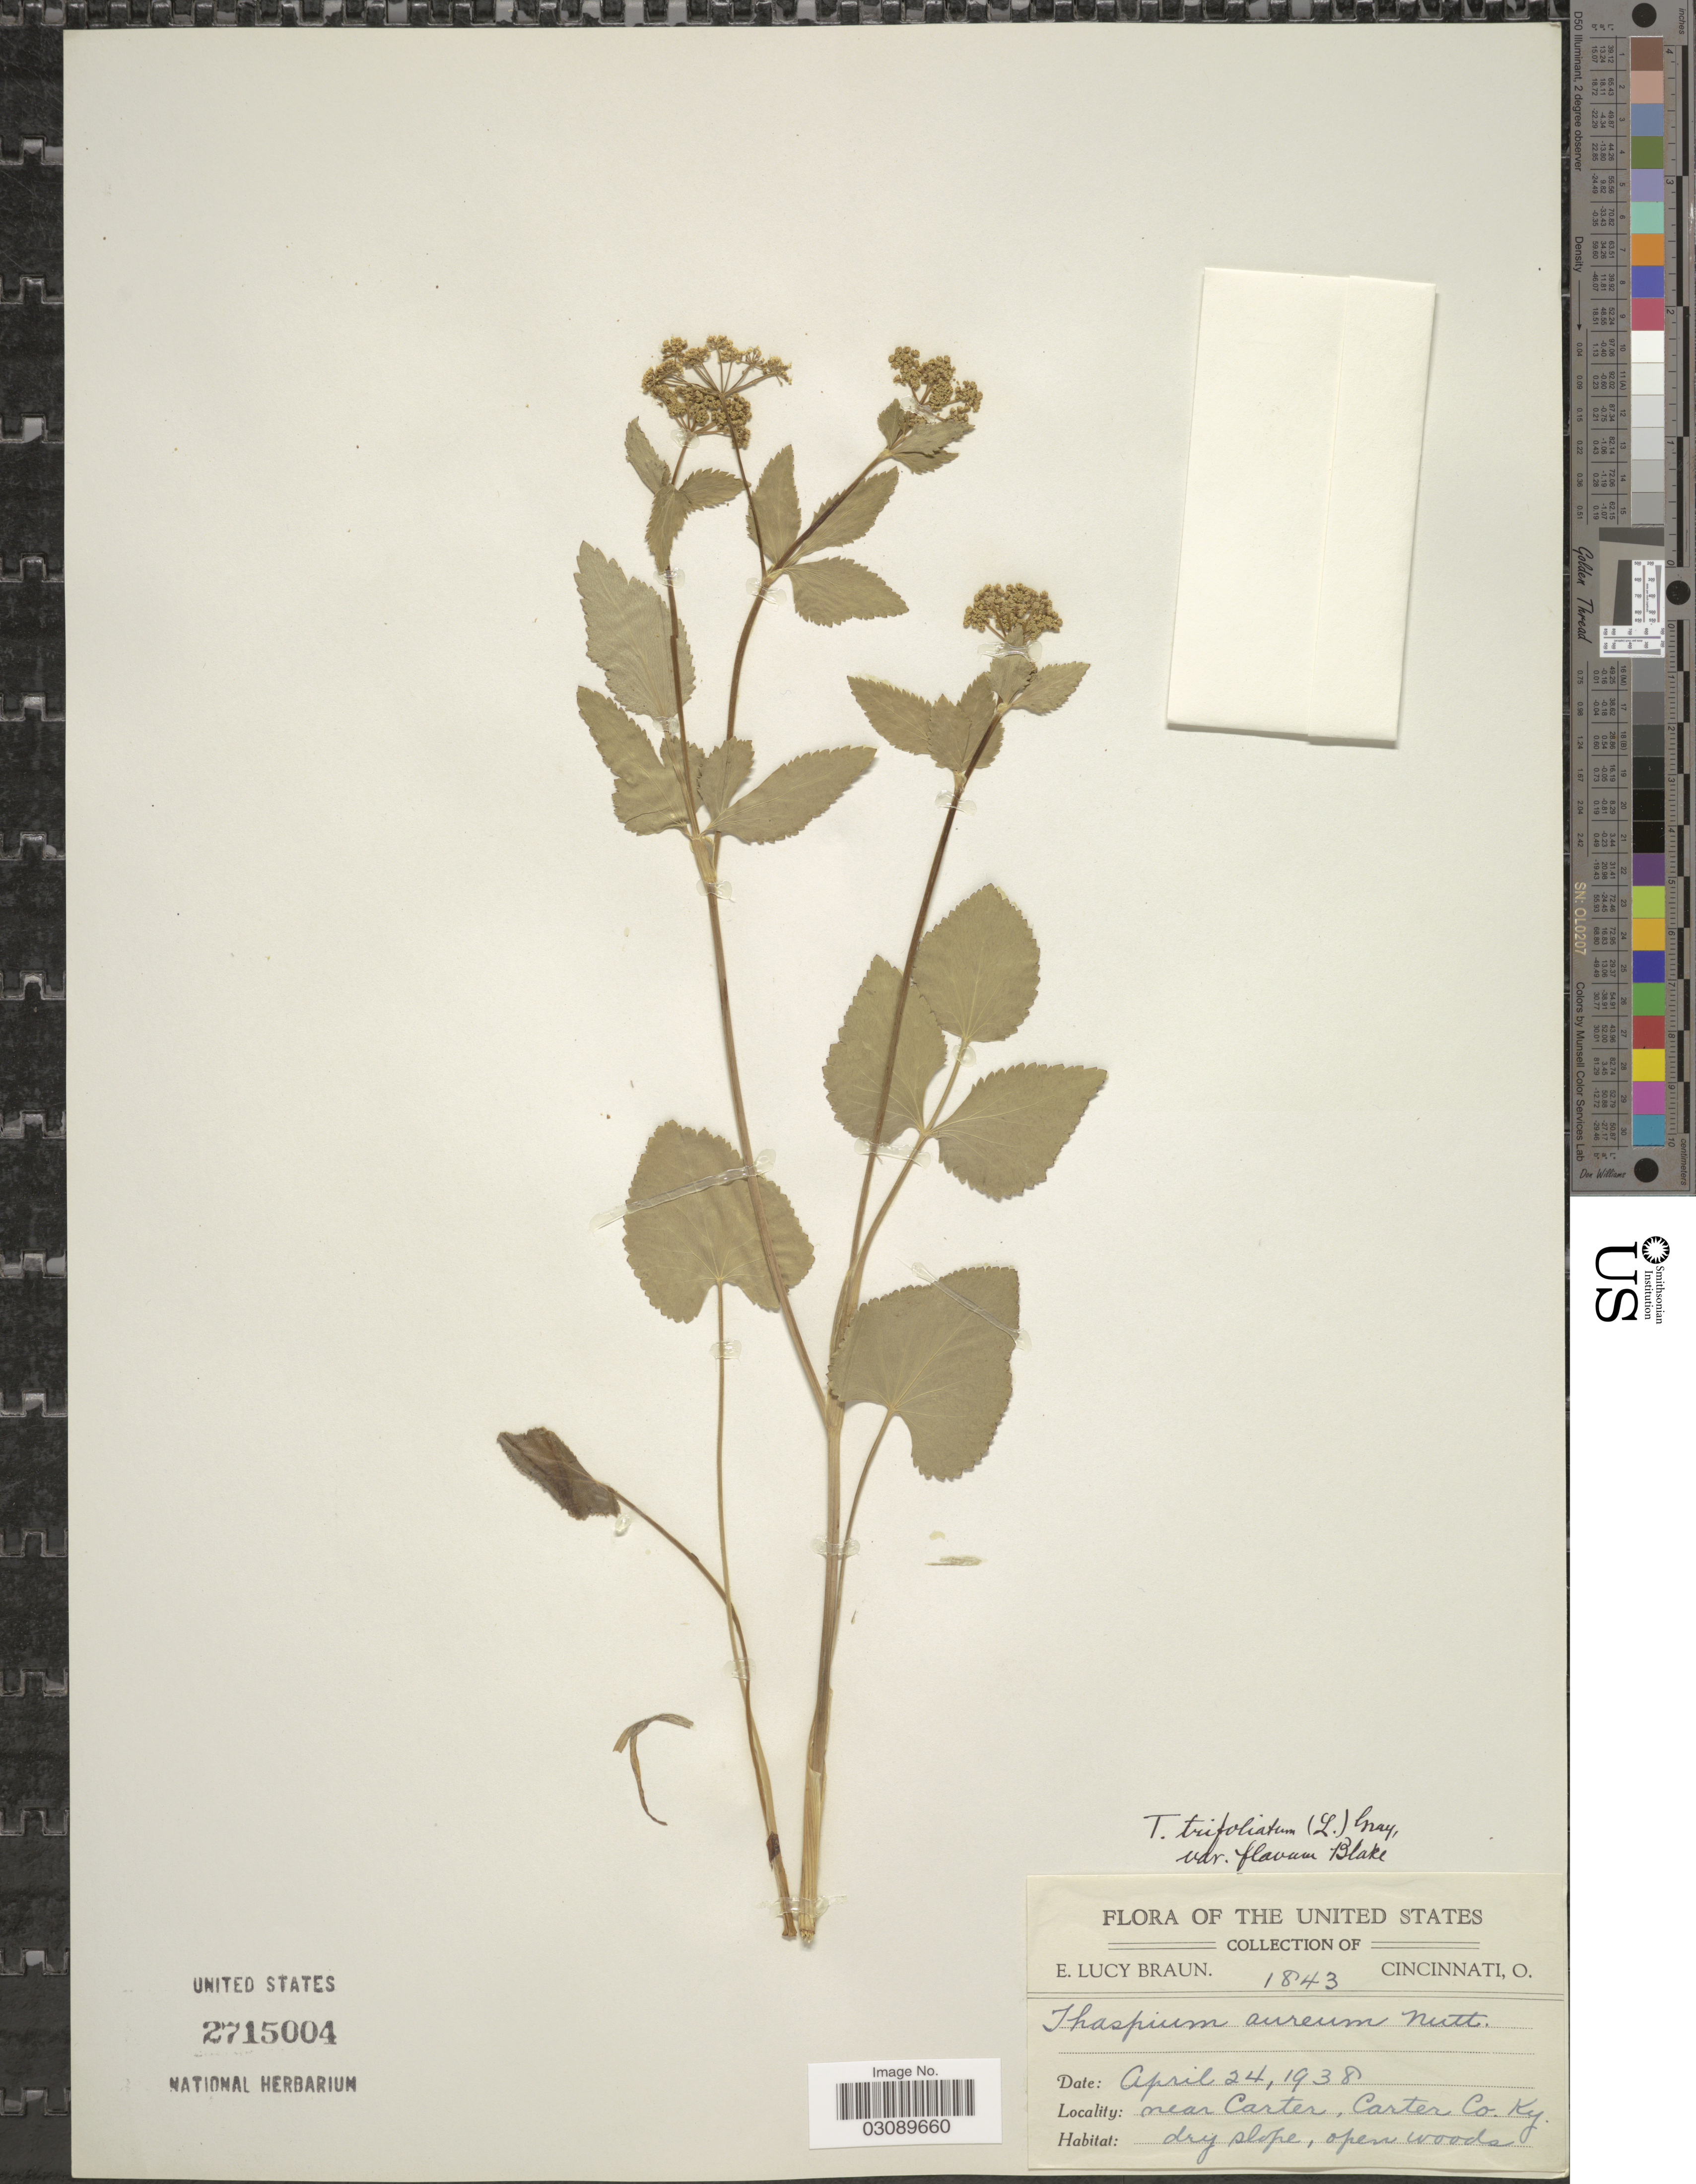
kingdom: Plantae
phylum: Tracheophyta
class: Magnoliopsida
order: Apiales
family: Apiaceae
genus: Thaspium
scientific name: Thaspium trifoliatum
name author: (L.) A. Gray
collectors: E. L. Braun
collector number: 1843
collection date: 1938-04-24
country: United States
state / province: Kentucky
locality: Near Carter, Carter Co.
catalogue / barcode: US 2715004